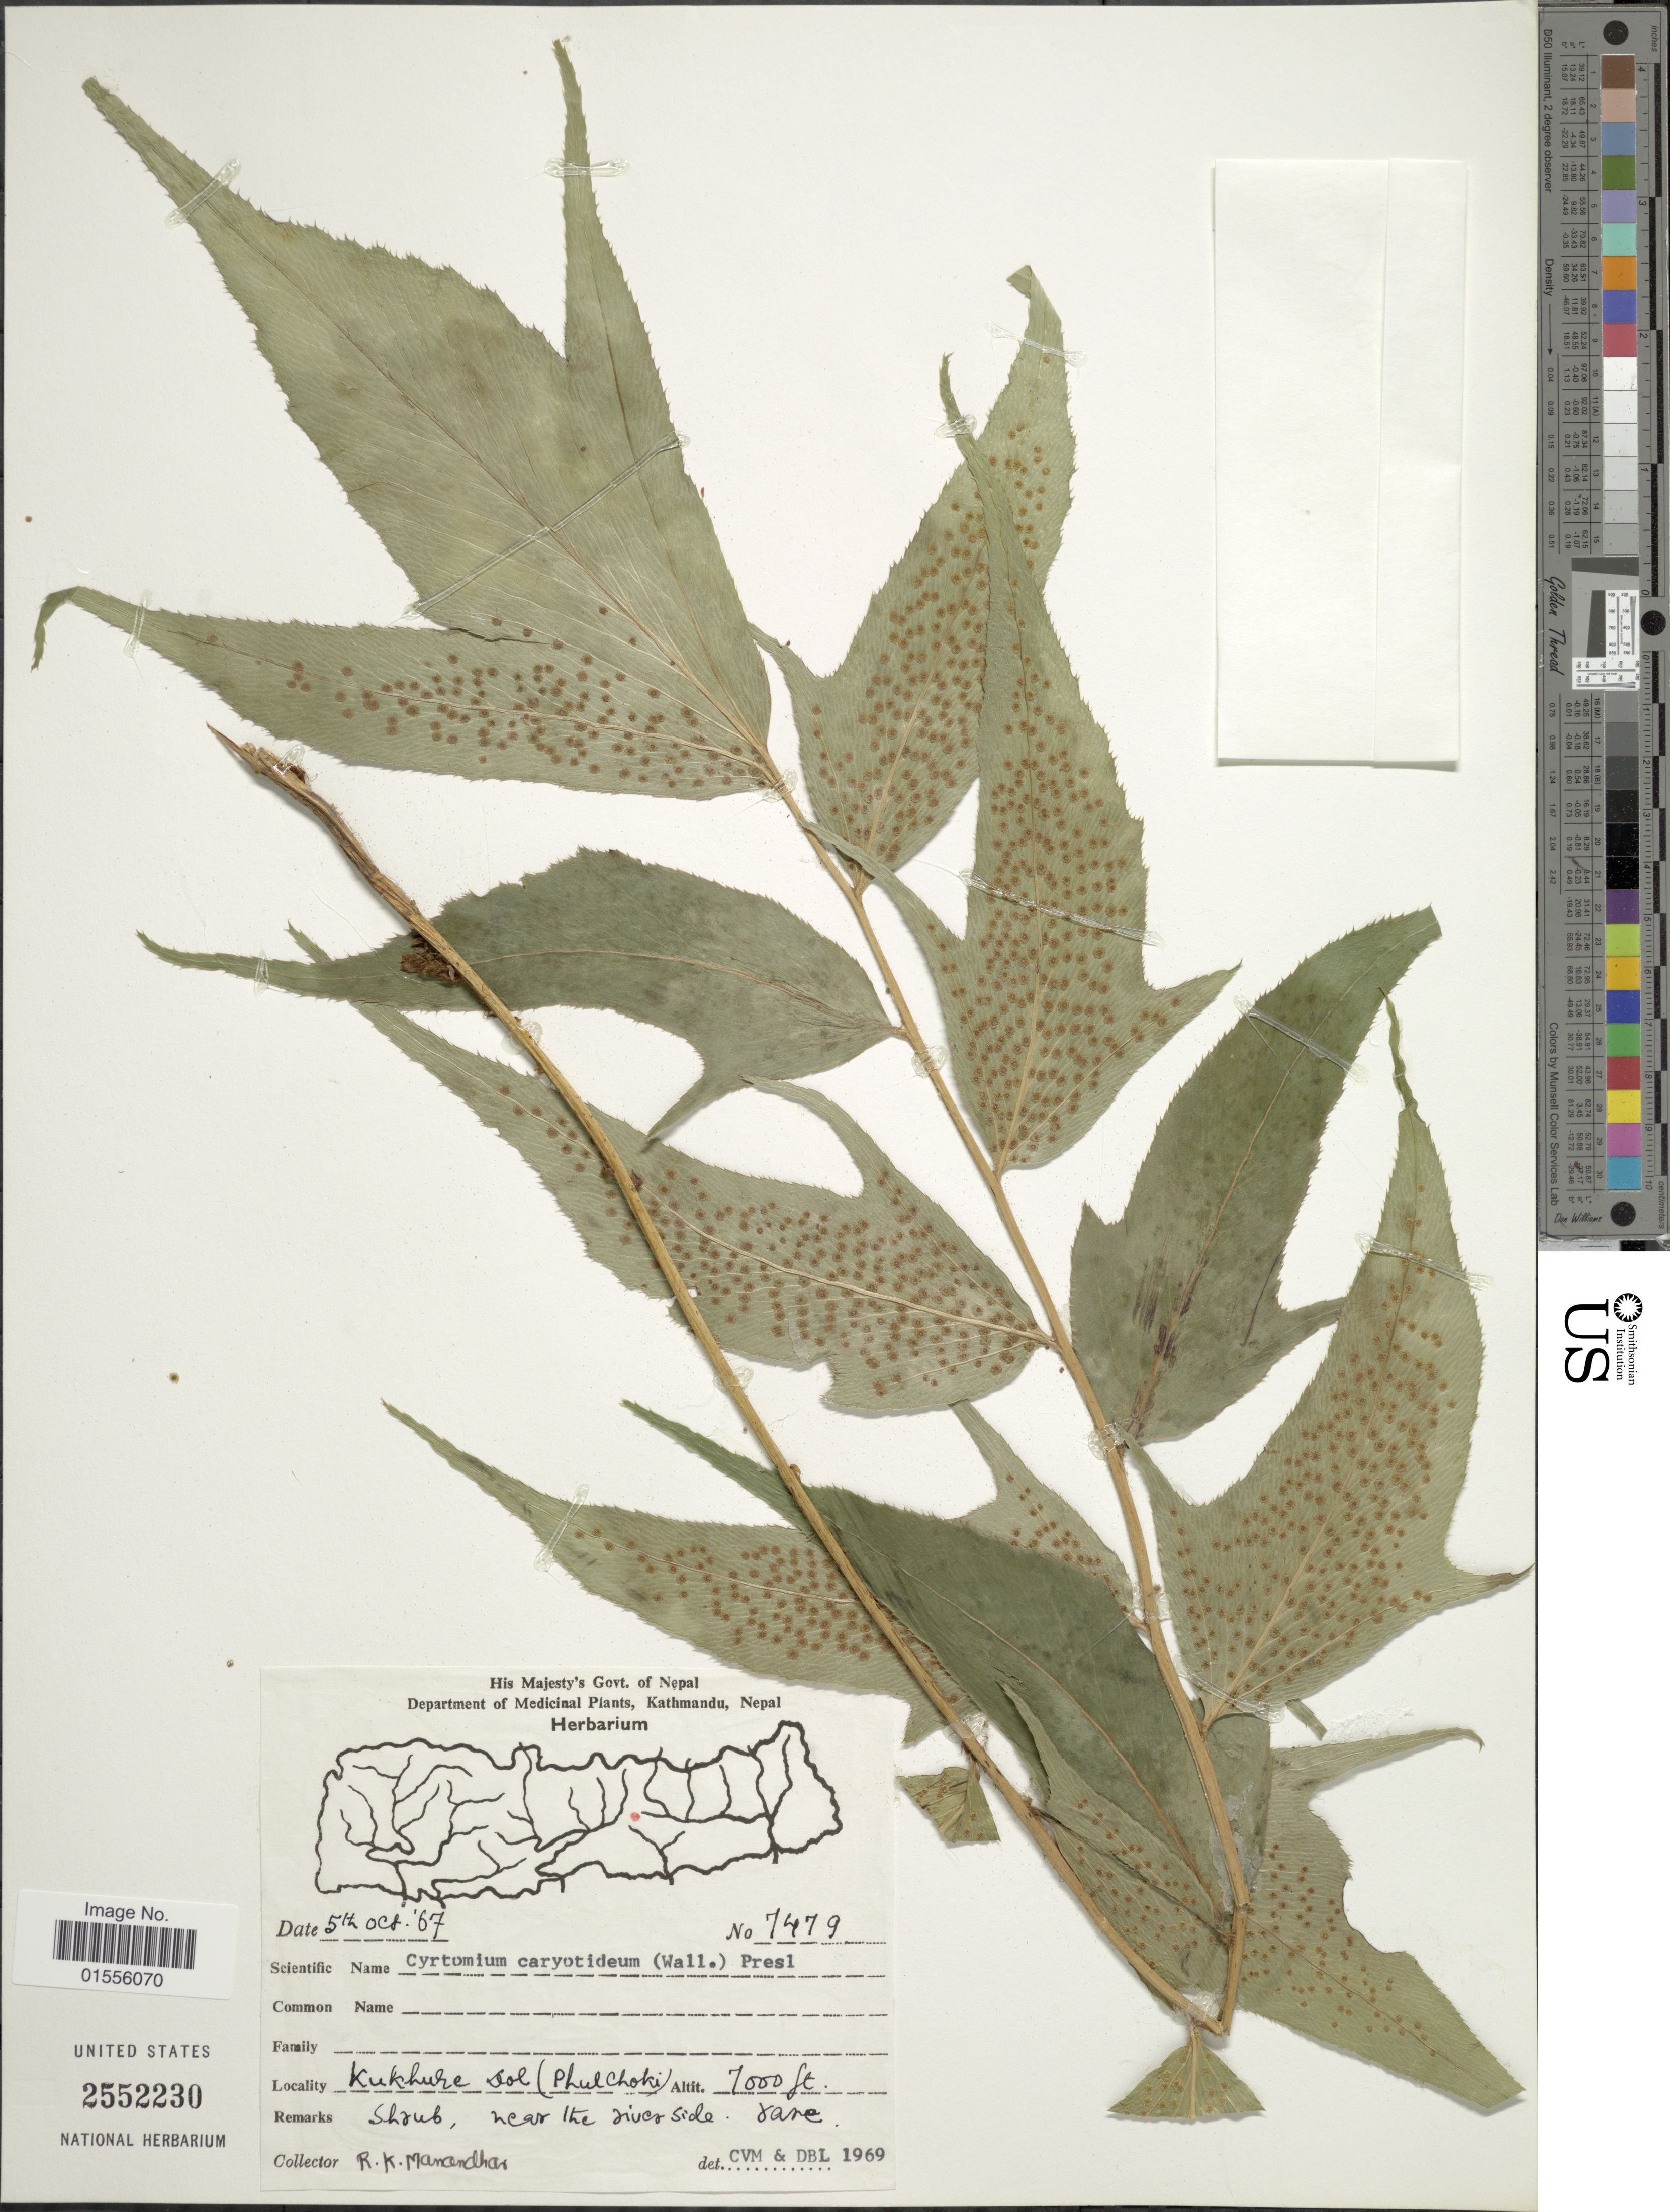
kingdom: Plantae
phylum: Tracheophyta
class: Polypodiopsida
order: Polypodiales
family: Dryopteridaceae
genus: Cyrtomium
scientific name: Cyrtomium caryotideum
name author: (Wall. ex Hook. & Grev.) C. Presl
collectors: R. Manandhar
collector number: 7479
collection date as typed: Transcribed d/m/y: 5/10/67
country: Nepal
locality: Kukhure Dol (Phulchoki)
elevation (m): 2134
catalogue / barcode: US 2552230